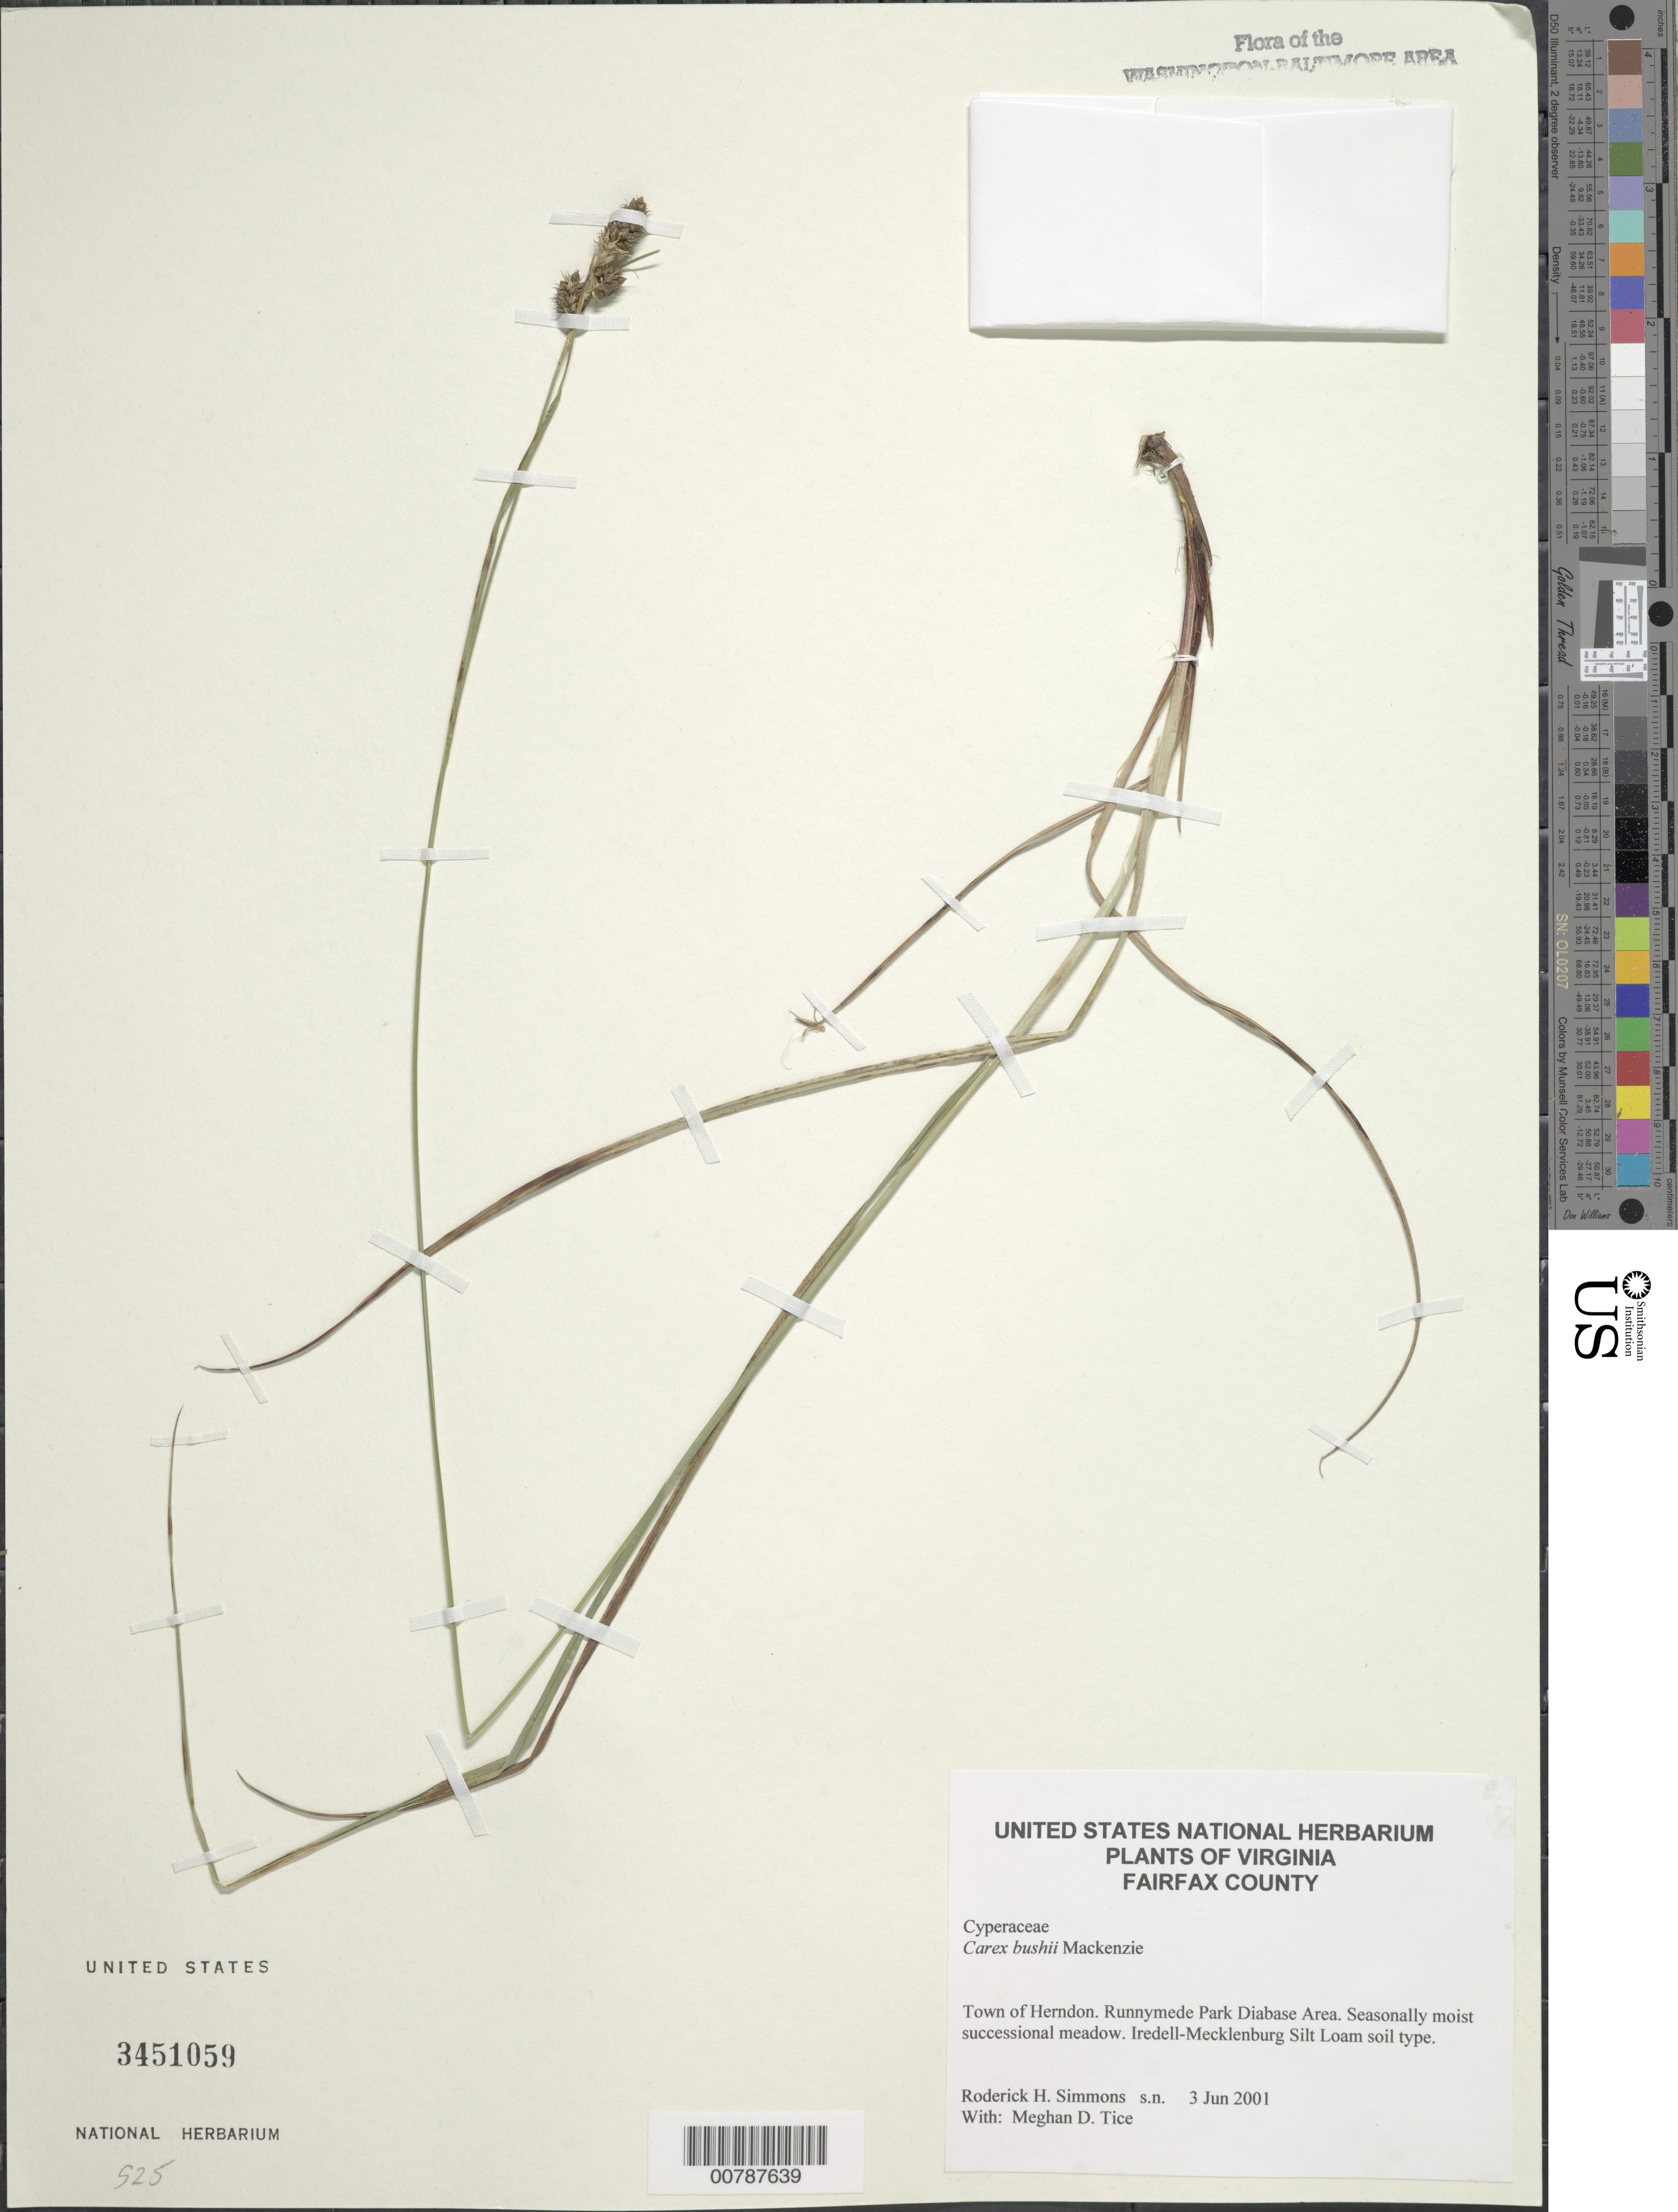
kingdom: Plantae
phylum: Tracheophyta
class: Liliopsida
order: Poales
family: Cyperaceae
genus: Carex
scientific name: Carex bushii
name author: Mack.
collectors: R. H. Simmons & M. Tice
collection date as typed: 3 Jun 2001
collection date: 2001-06-03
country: United States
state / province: Virginia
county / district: Fairfax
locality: Runnymede Park, Herndon.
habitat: Seasonally moist successional meadow. Iredell-Mecklenburg Silt Loam soil type.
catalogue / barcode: US 3451059